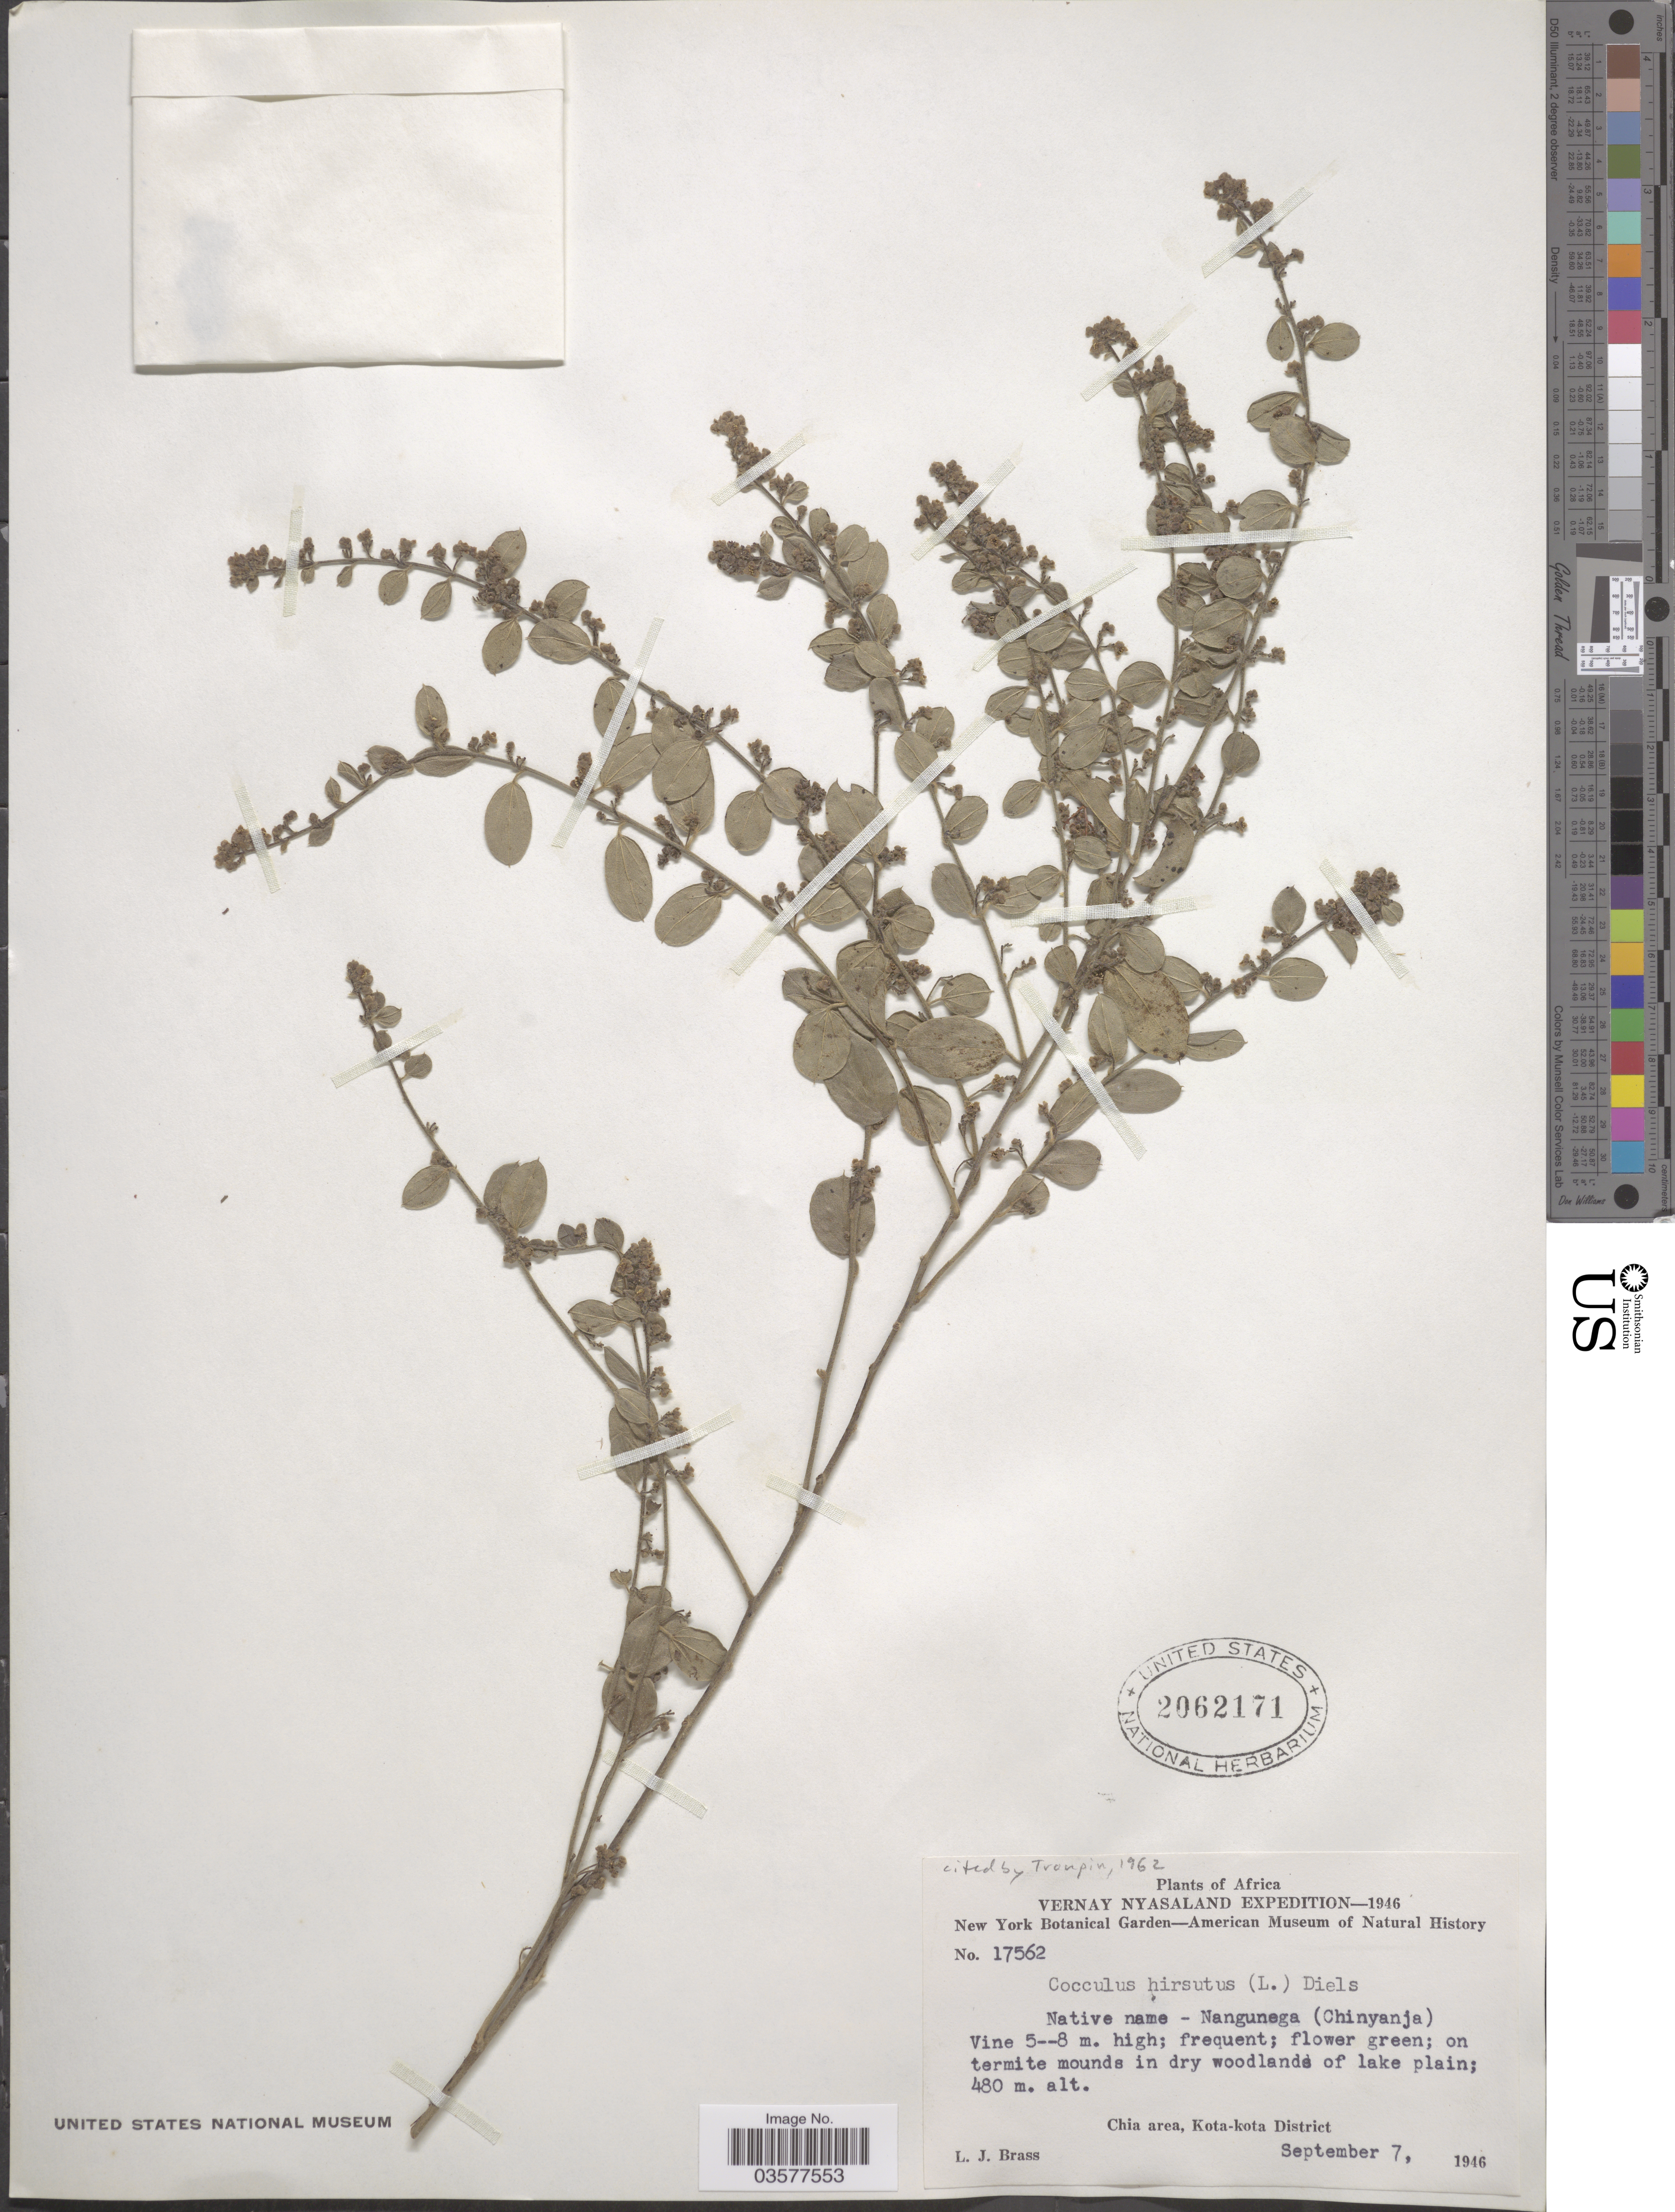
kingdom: Plantae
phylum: Tracheophyta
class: Magnoliopsida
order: Ranunculales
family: Menispermaceae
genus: Cocculus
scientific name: Cocculus hirsutus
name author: (L.) Diels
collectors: L. J. Brass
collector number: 17562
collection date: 1946-09-07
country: Malawi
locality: Vernay Nyasaland. Chia area, Kota-kota District.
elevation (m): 480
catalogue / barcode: US 2062171